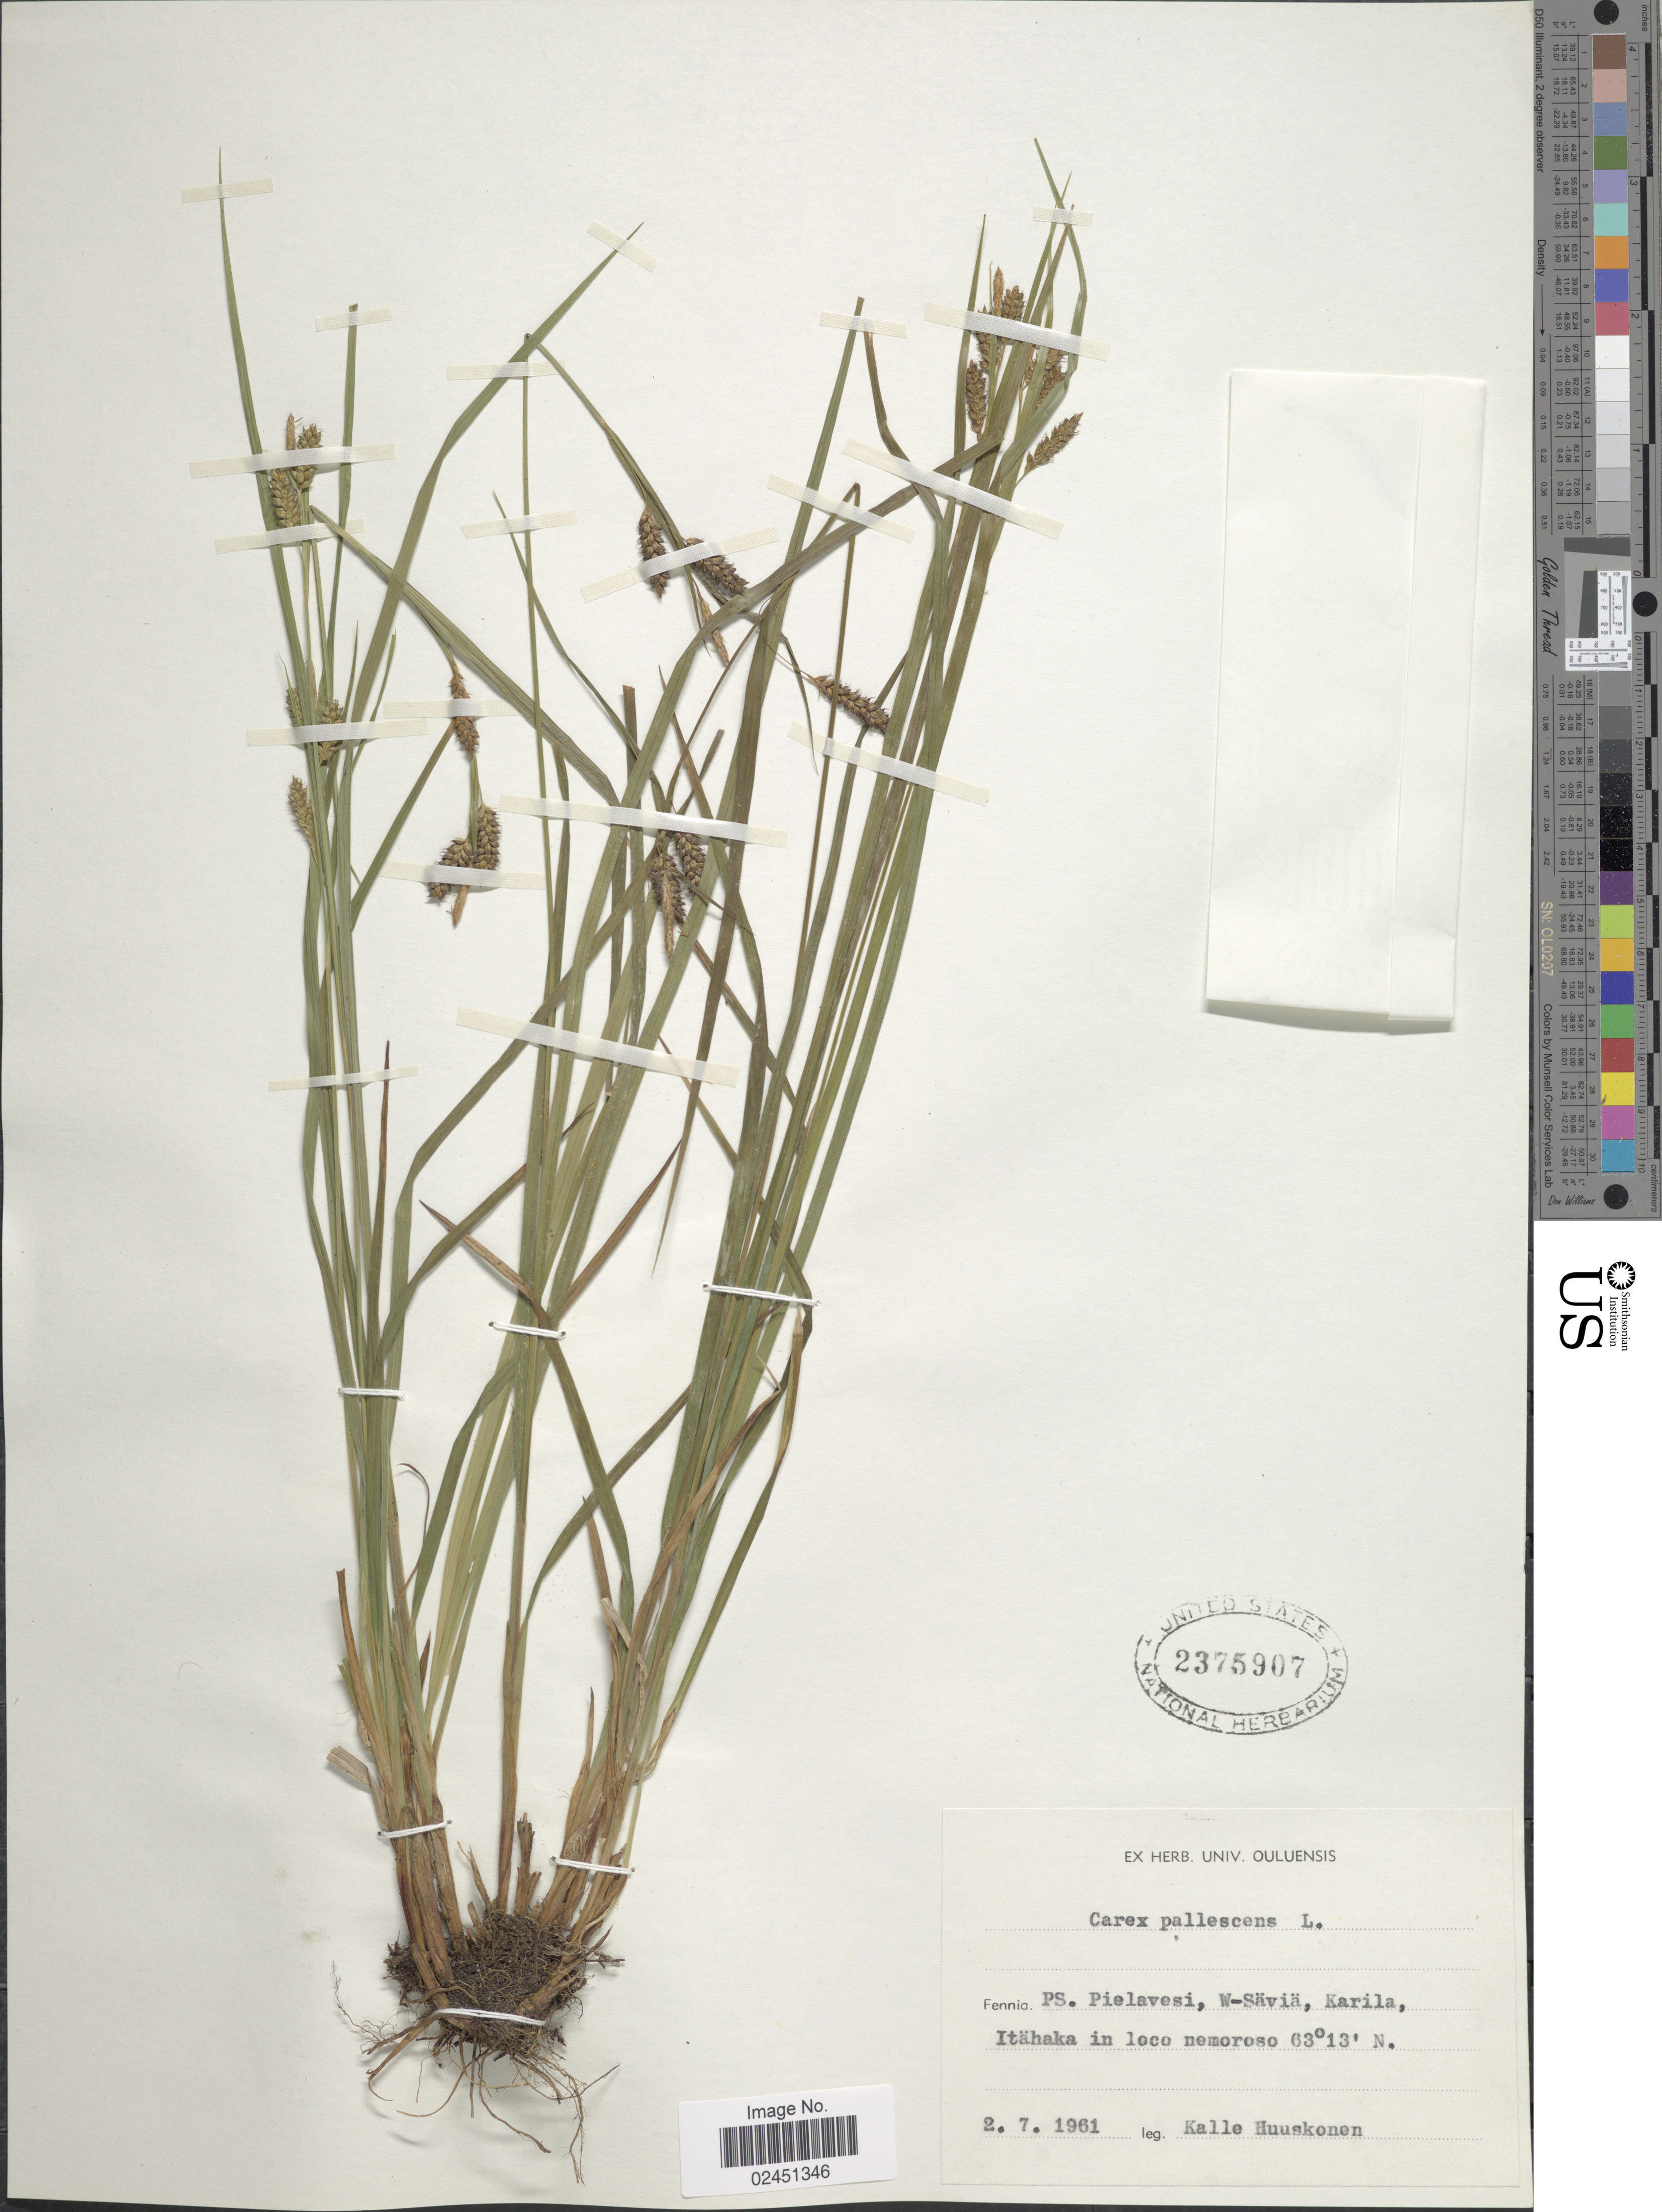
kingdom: Plantae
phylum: Tracheophyta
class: Liliopsida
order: Poales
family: Cyperaceae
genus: Carex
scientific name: Carex pallescens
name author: L.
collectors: K. Huuskonen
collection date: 1961-07-02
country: Finland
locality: PS. Pielavesi, W-Savia: Karila, Ithaka in loco nemoroso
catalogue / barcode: US 2375907